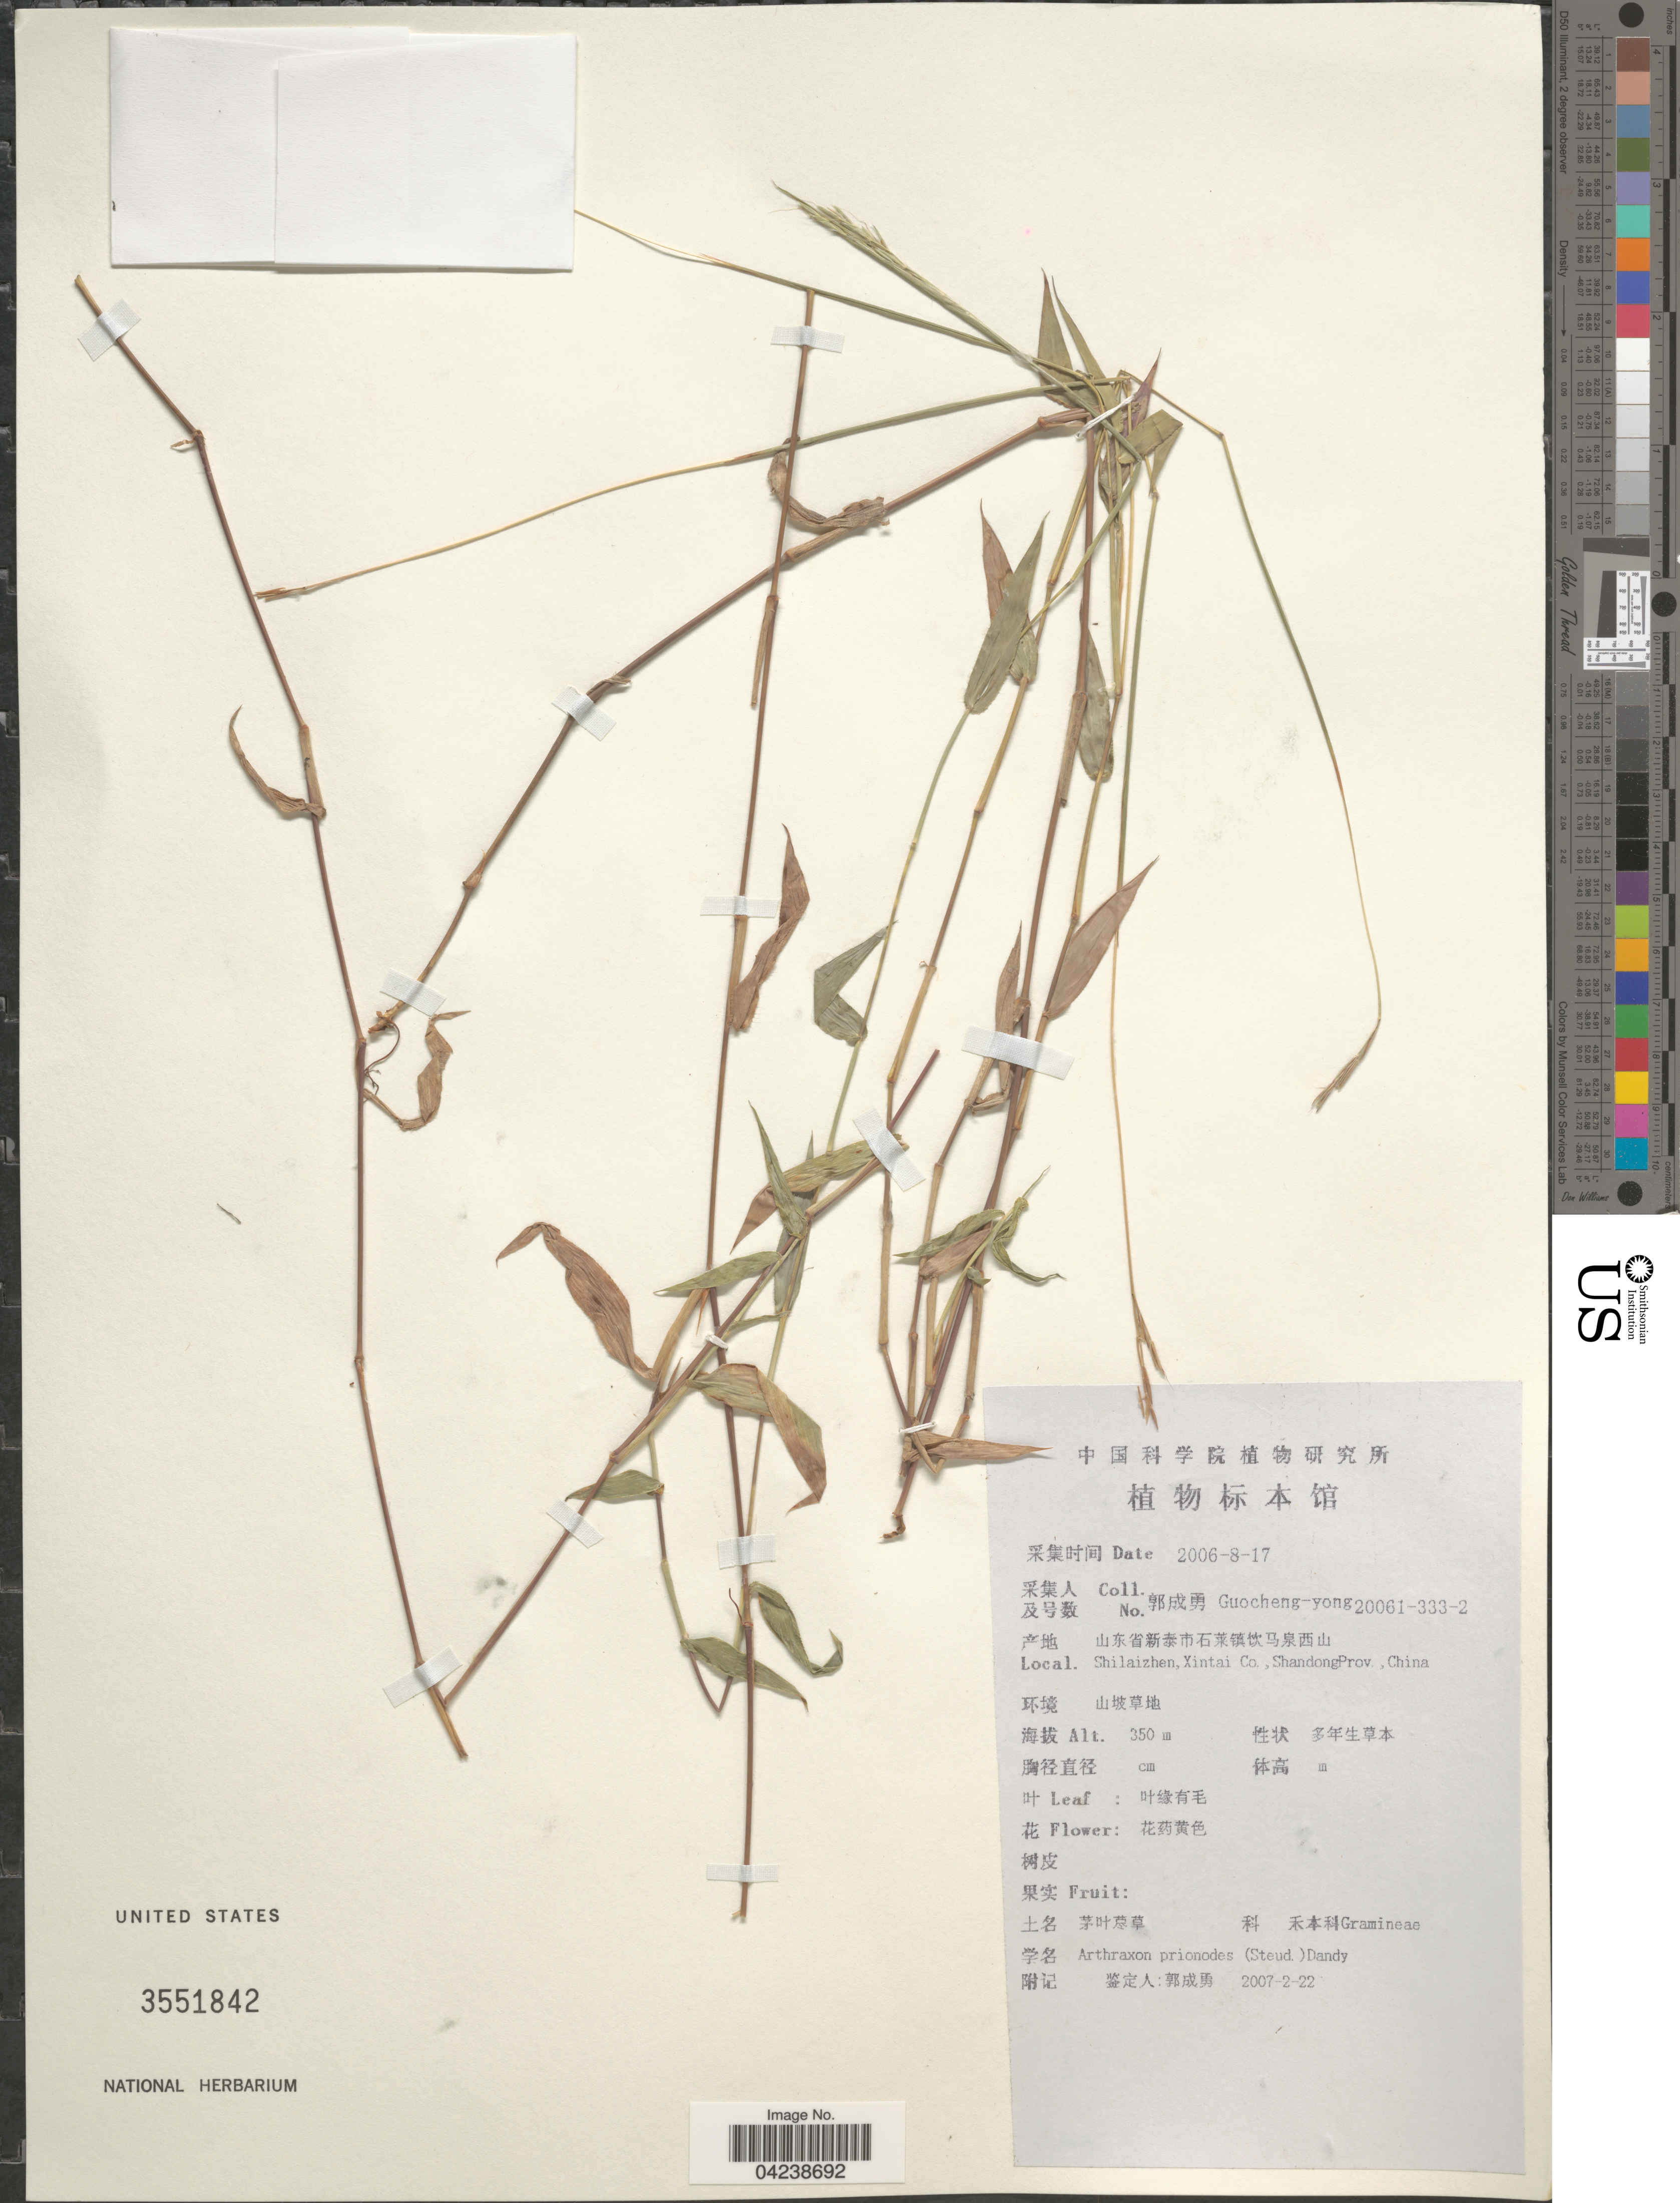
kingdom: Plantae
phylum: Tracheophyta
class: Liliopsida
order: Poales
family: Poaceae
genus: Arthraxon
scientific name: Arthraxon prionodes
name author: (Steud.) Dandy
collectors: Guo cheng-yong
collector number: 20061-333-2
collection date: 2006-08-17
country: China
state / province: Shandong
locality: Shilaizhen, Xintai Xo.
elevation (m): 350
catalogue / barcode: US 3551842